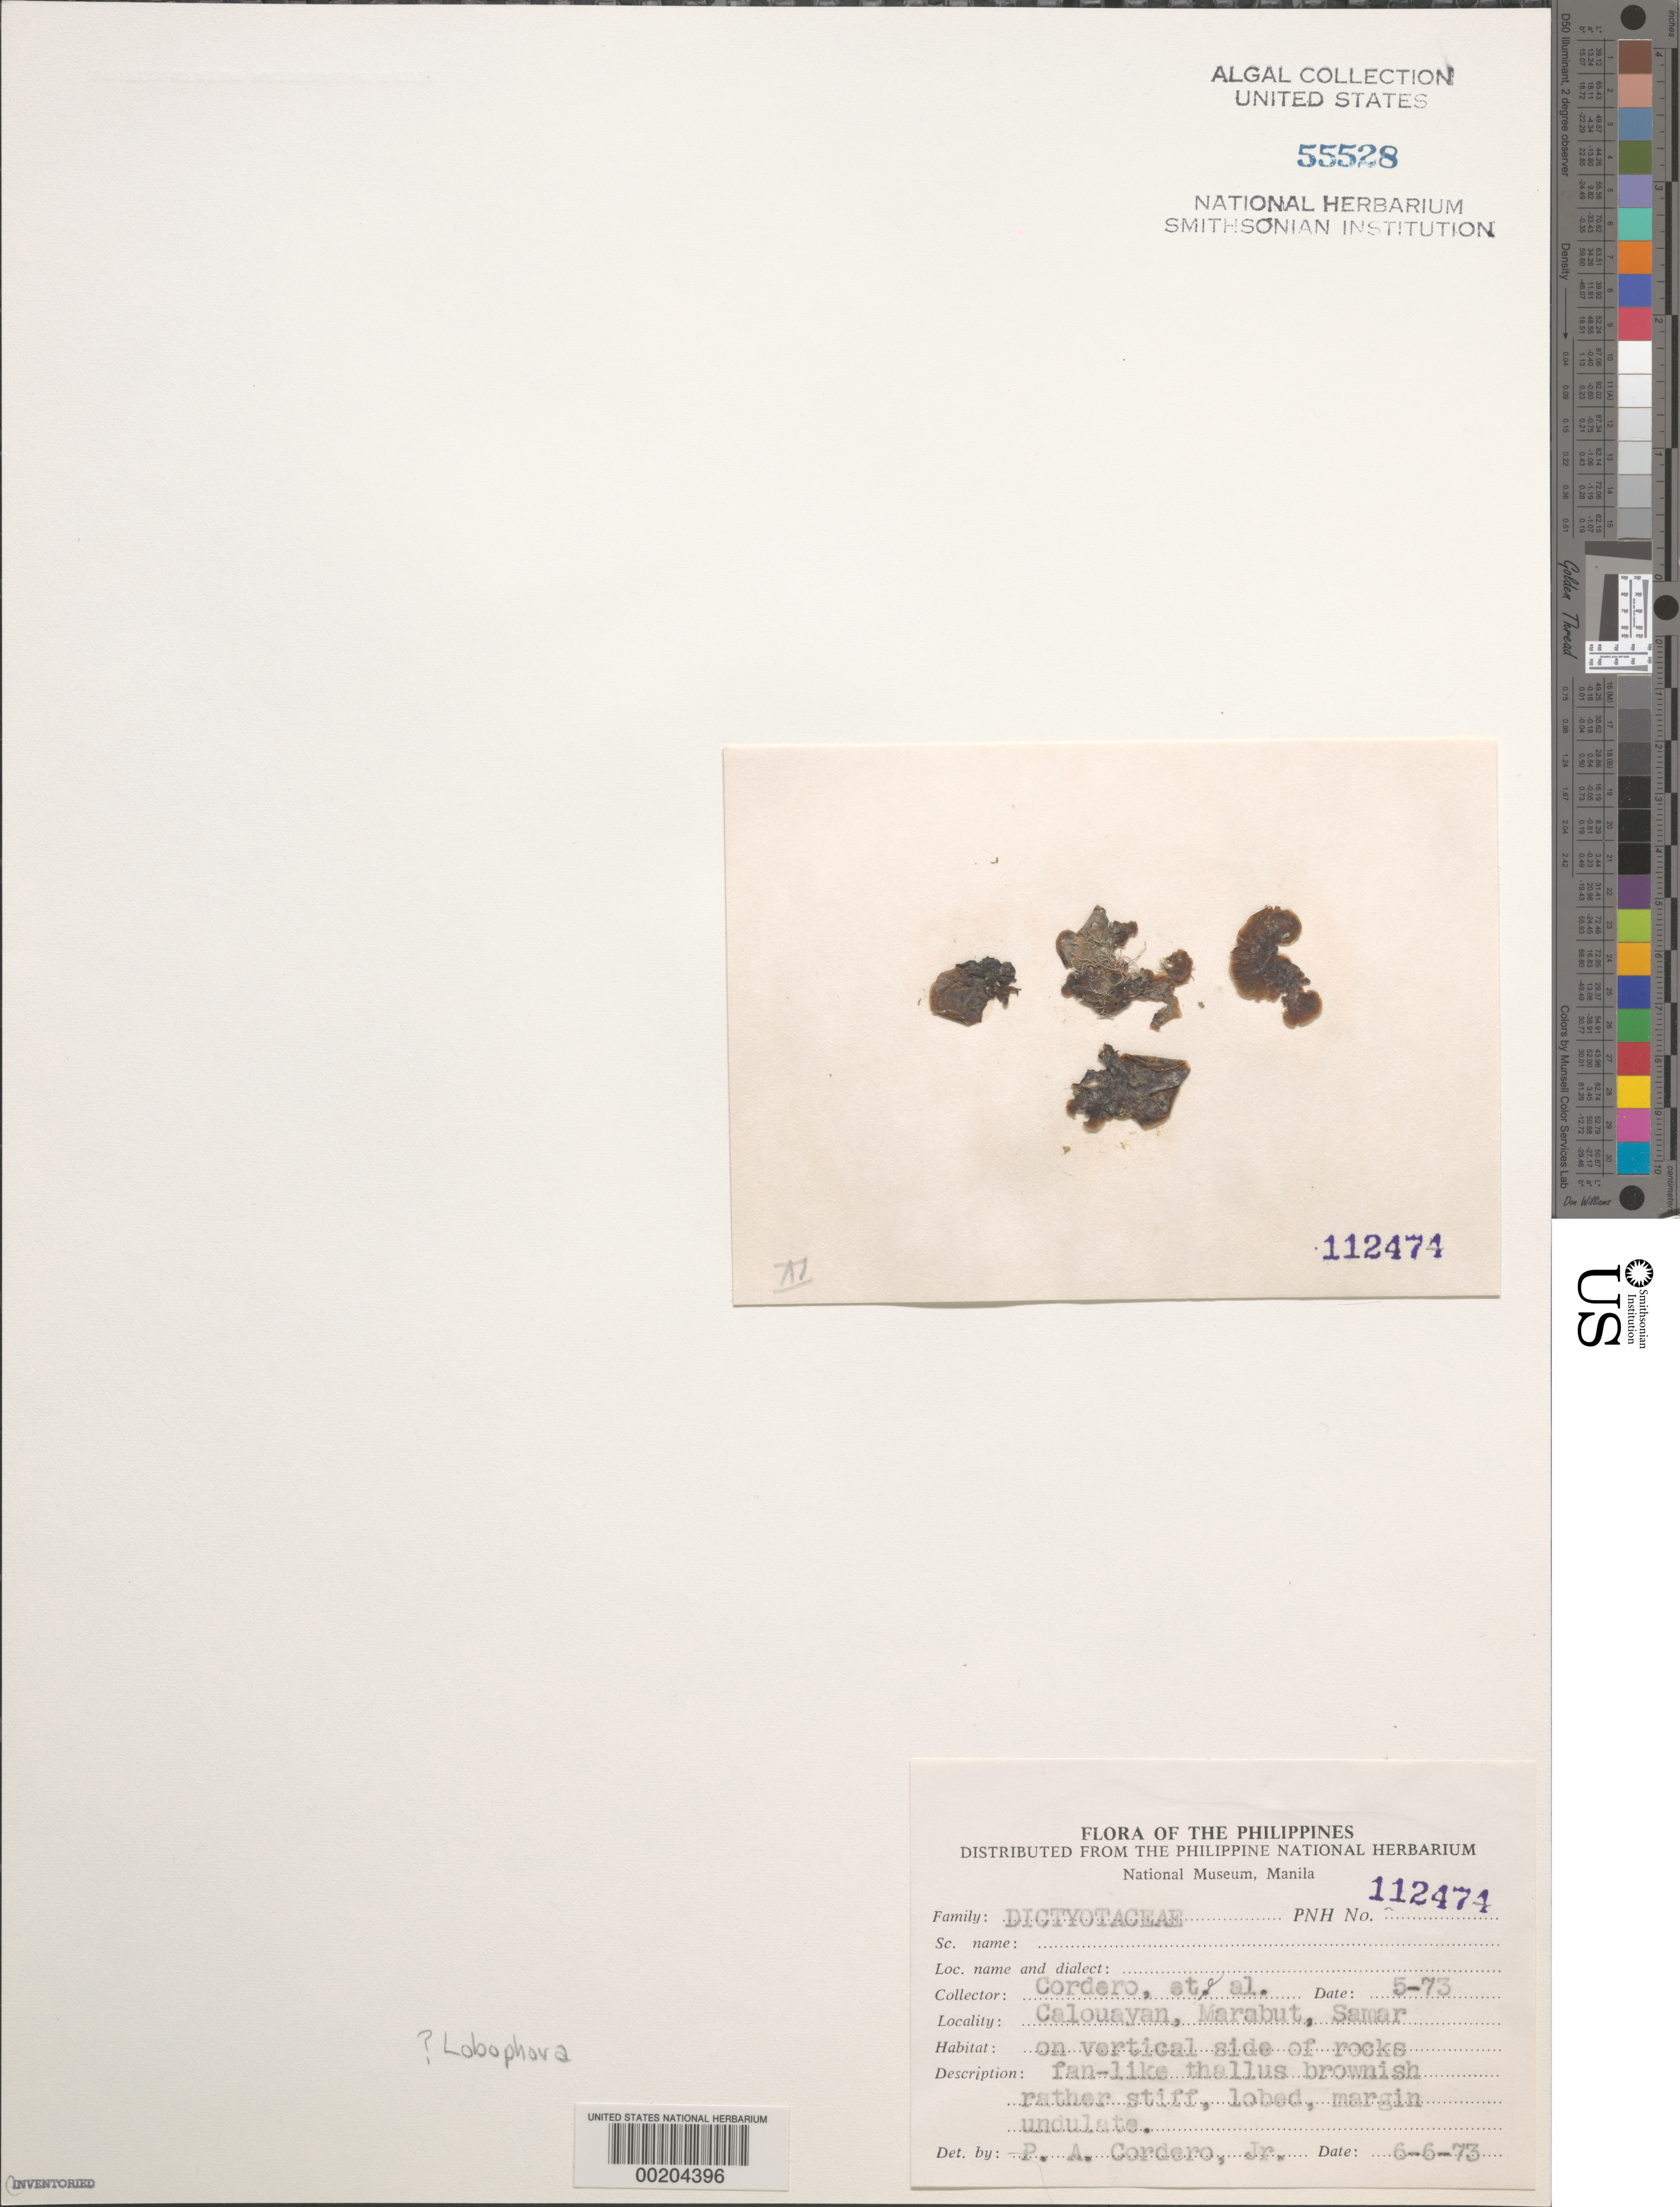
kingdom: Chromista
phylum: Ochrophyta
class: Phaeophyceae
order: Dictyotales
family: Dictyotaceae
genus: Lobophora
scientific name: Lobophora sp.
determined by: Cordero, P. A., Jr.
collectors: P. A. Cordero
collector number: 112474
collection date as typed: May 1973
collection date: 1973-05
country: Philippines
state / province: Eastern Visayas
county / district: Eastern Samar / Northern Samar / Western Samar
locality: Calouayan, marabut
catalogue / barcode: US 55528